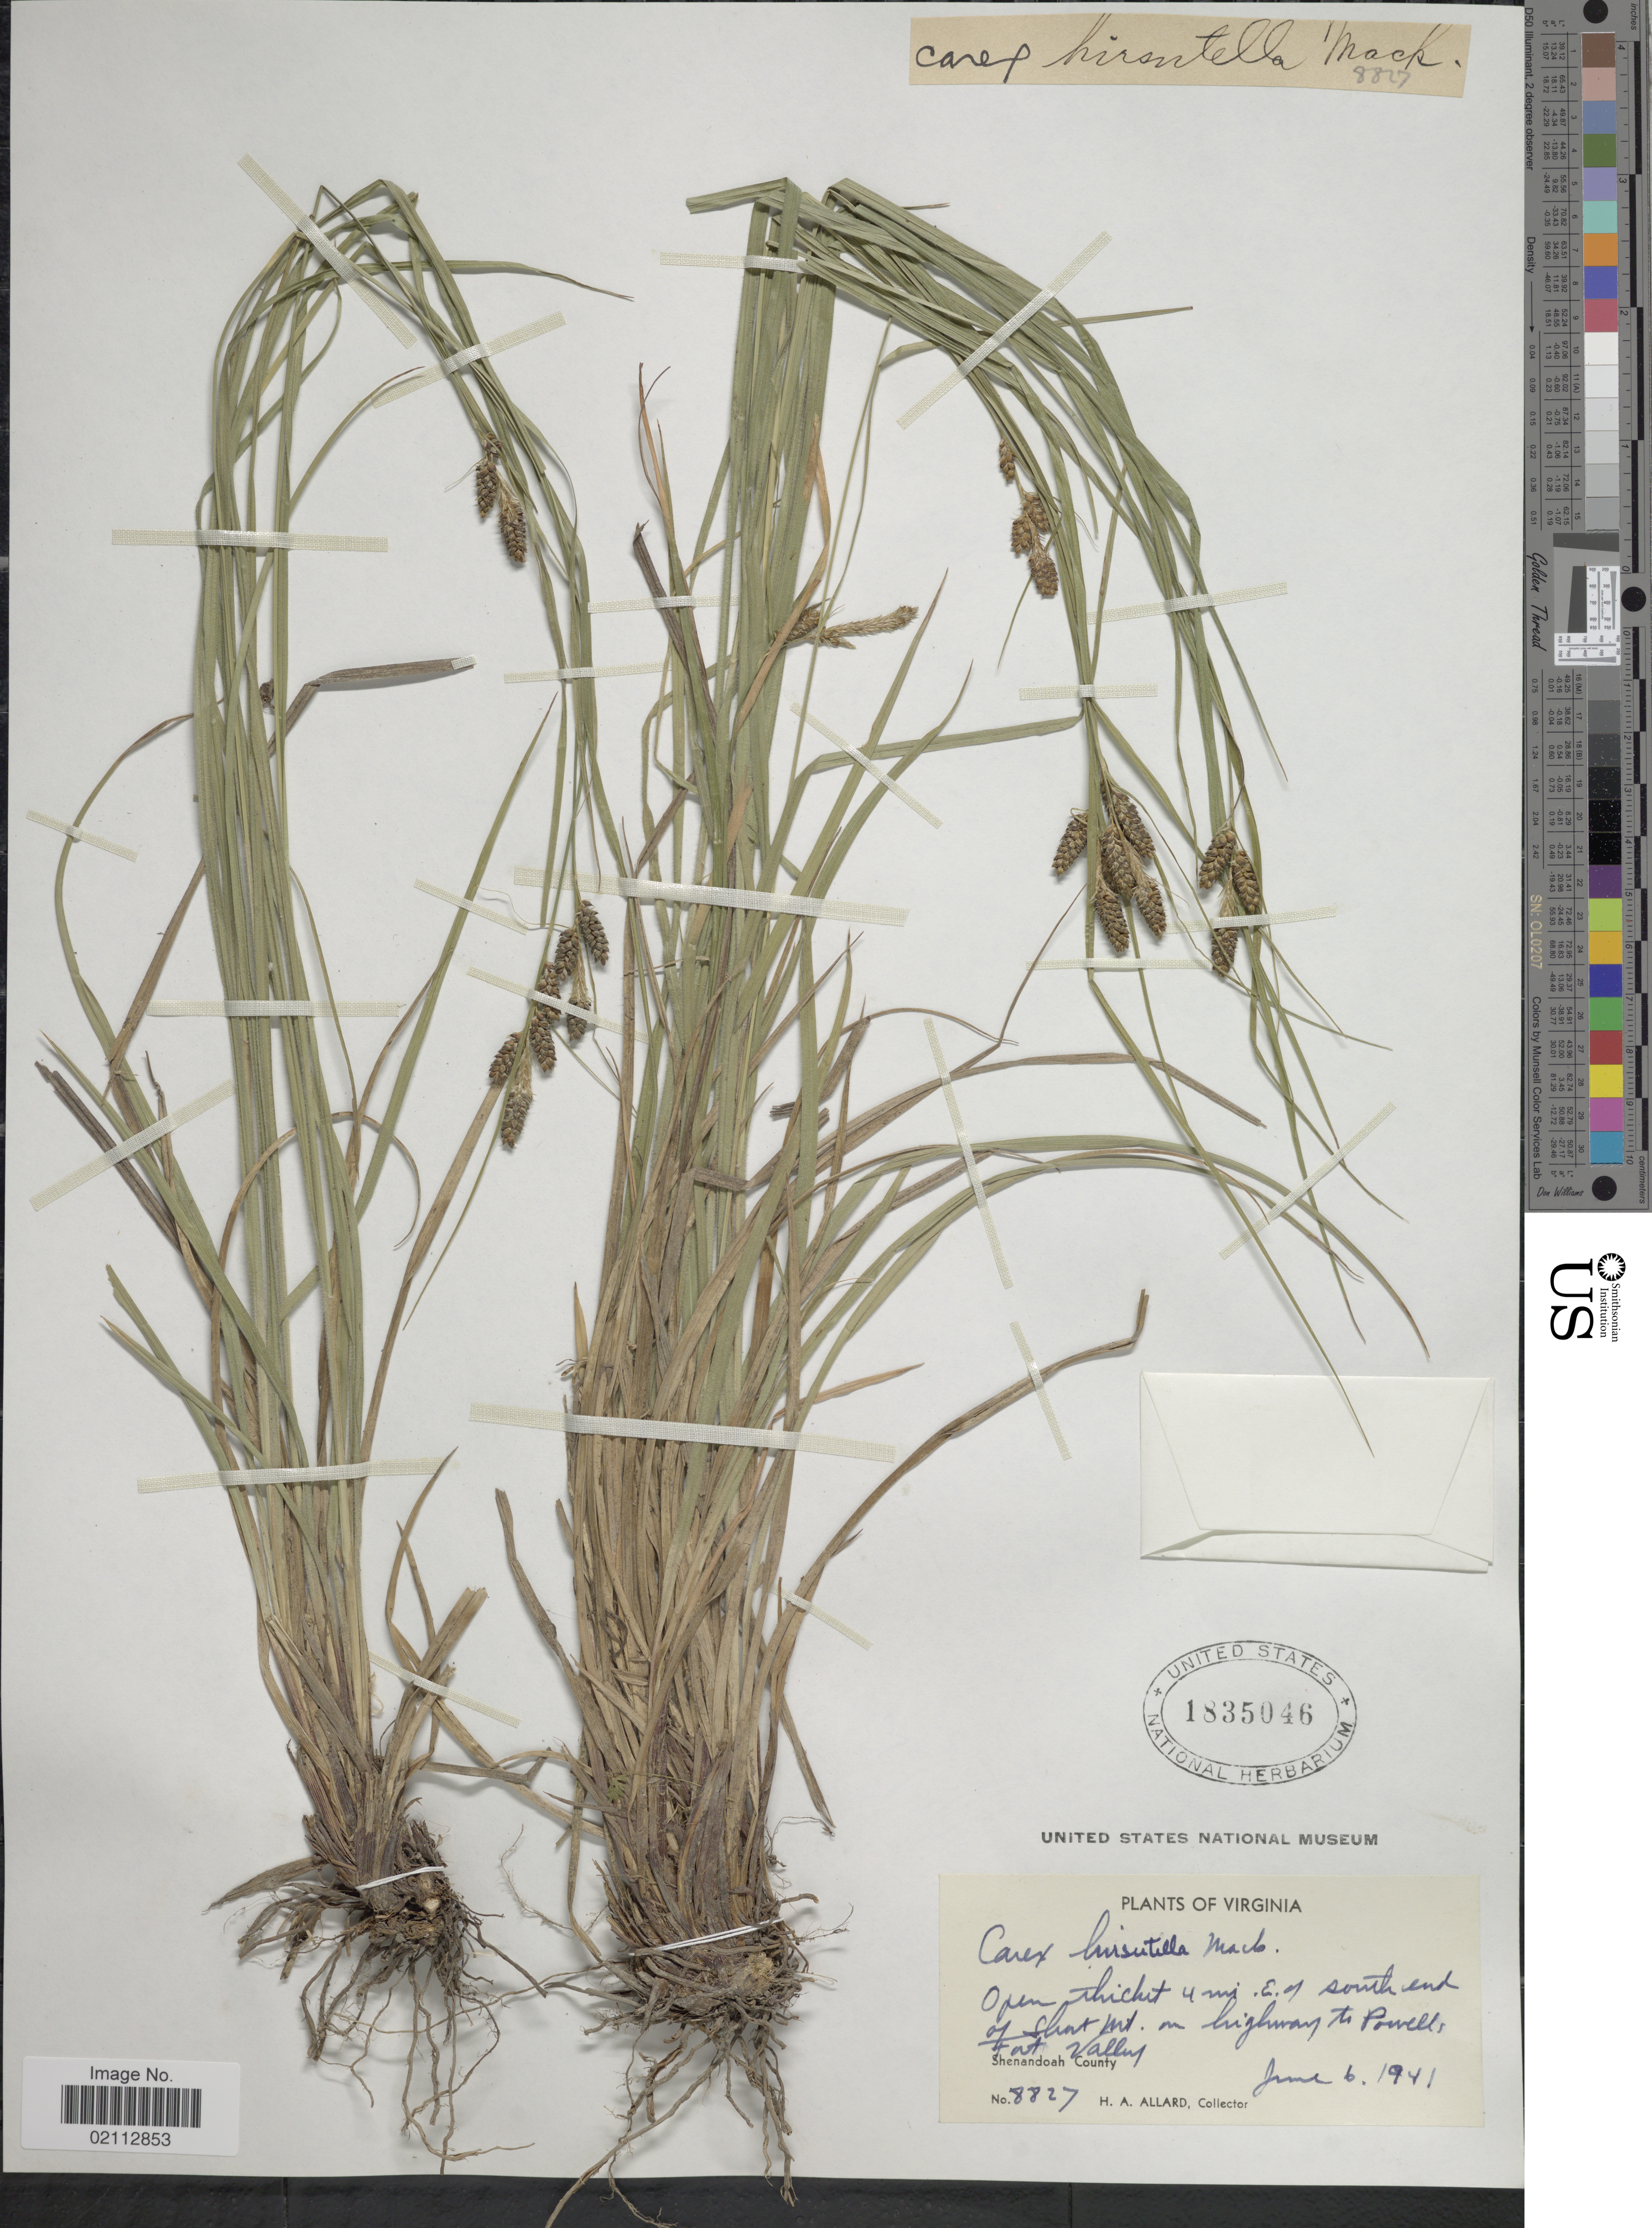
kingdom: Plantae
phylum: Tracheophyta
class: Liliopsida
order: Poales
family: Cyperaceae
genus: Carex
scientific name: Carex hirsutella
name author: Mack.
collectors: H. A. Allard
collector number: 8827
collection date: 1941-06-06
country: United States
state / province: Virginia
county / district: Shenandoah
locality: Shenandoah County. 4 mi. E. of south end of Short Mt. on highway to Powells Fort Valley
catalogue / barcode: US 1835046